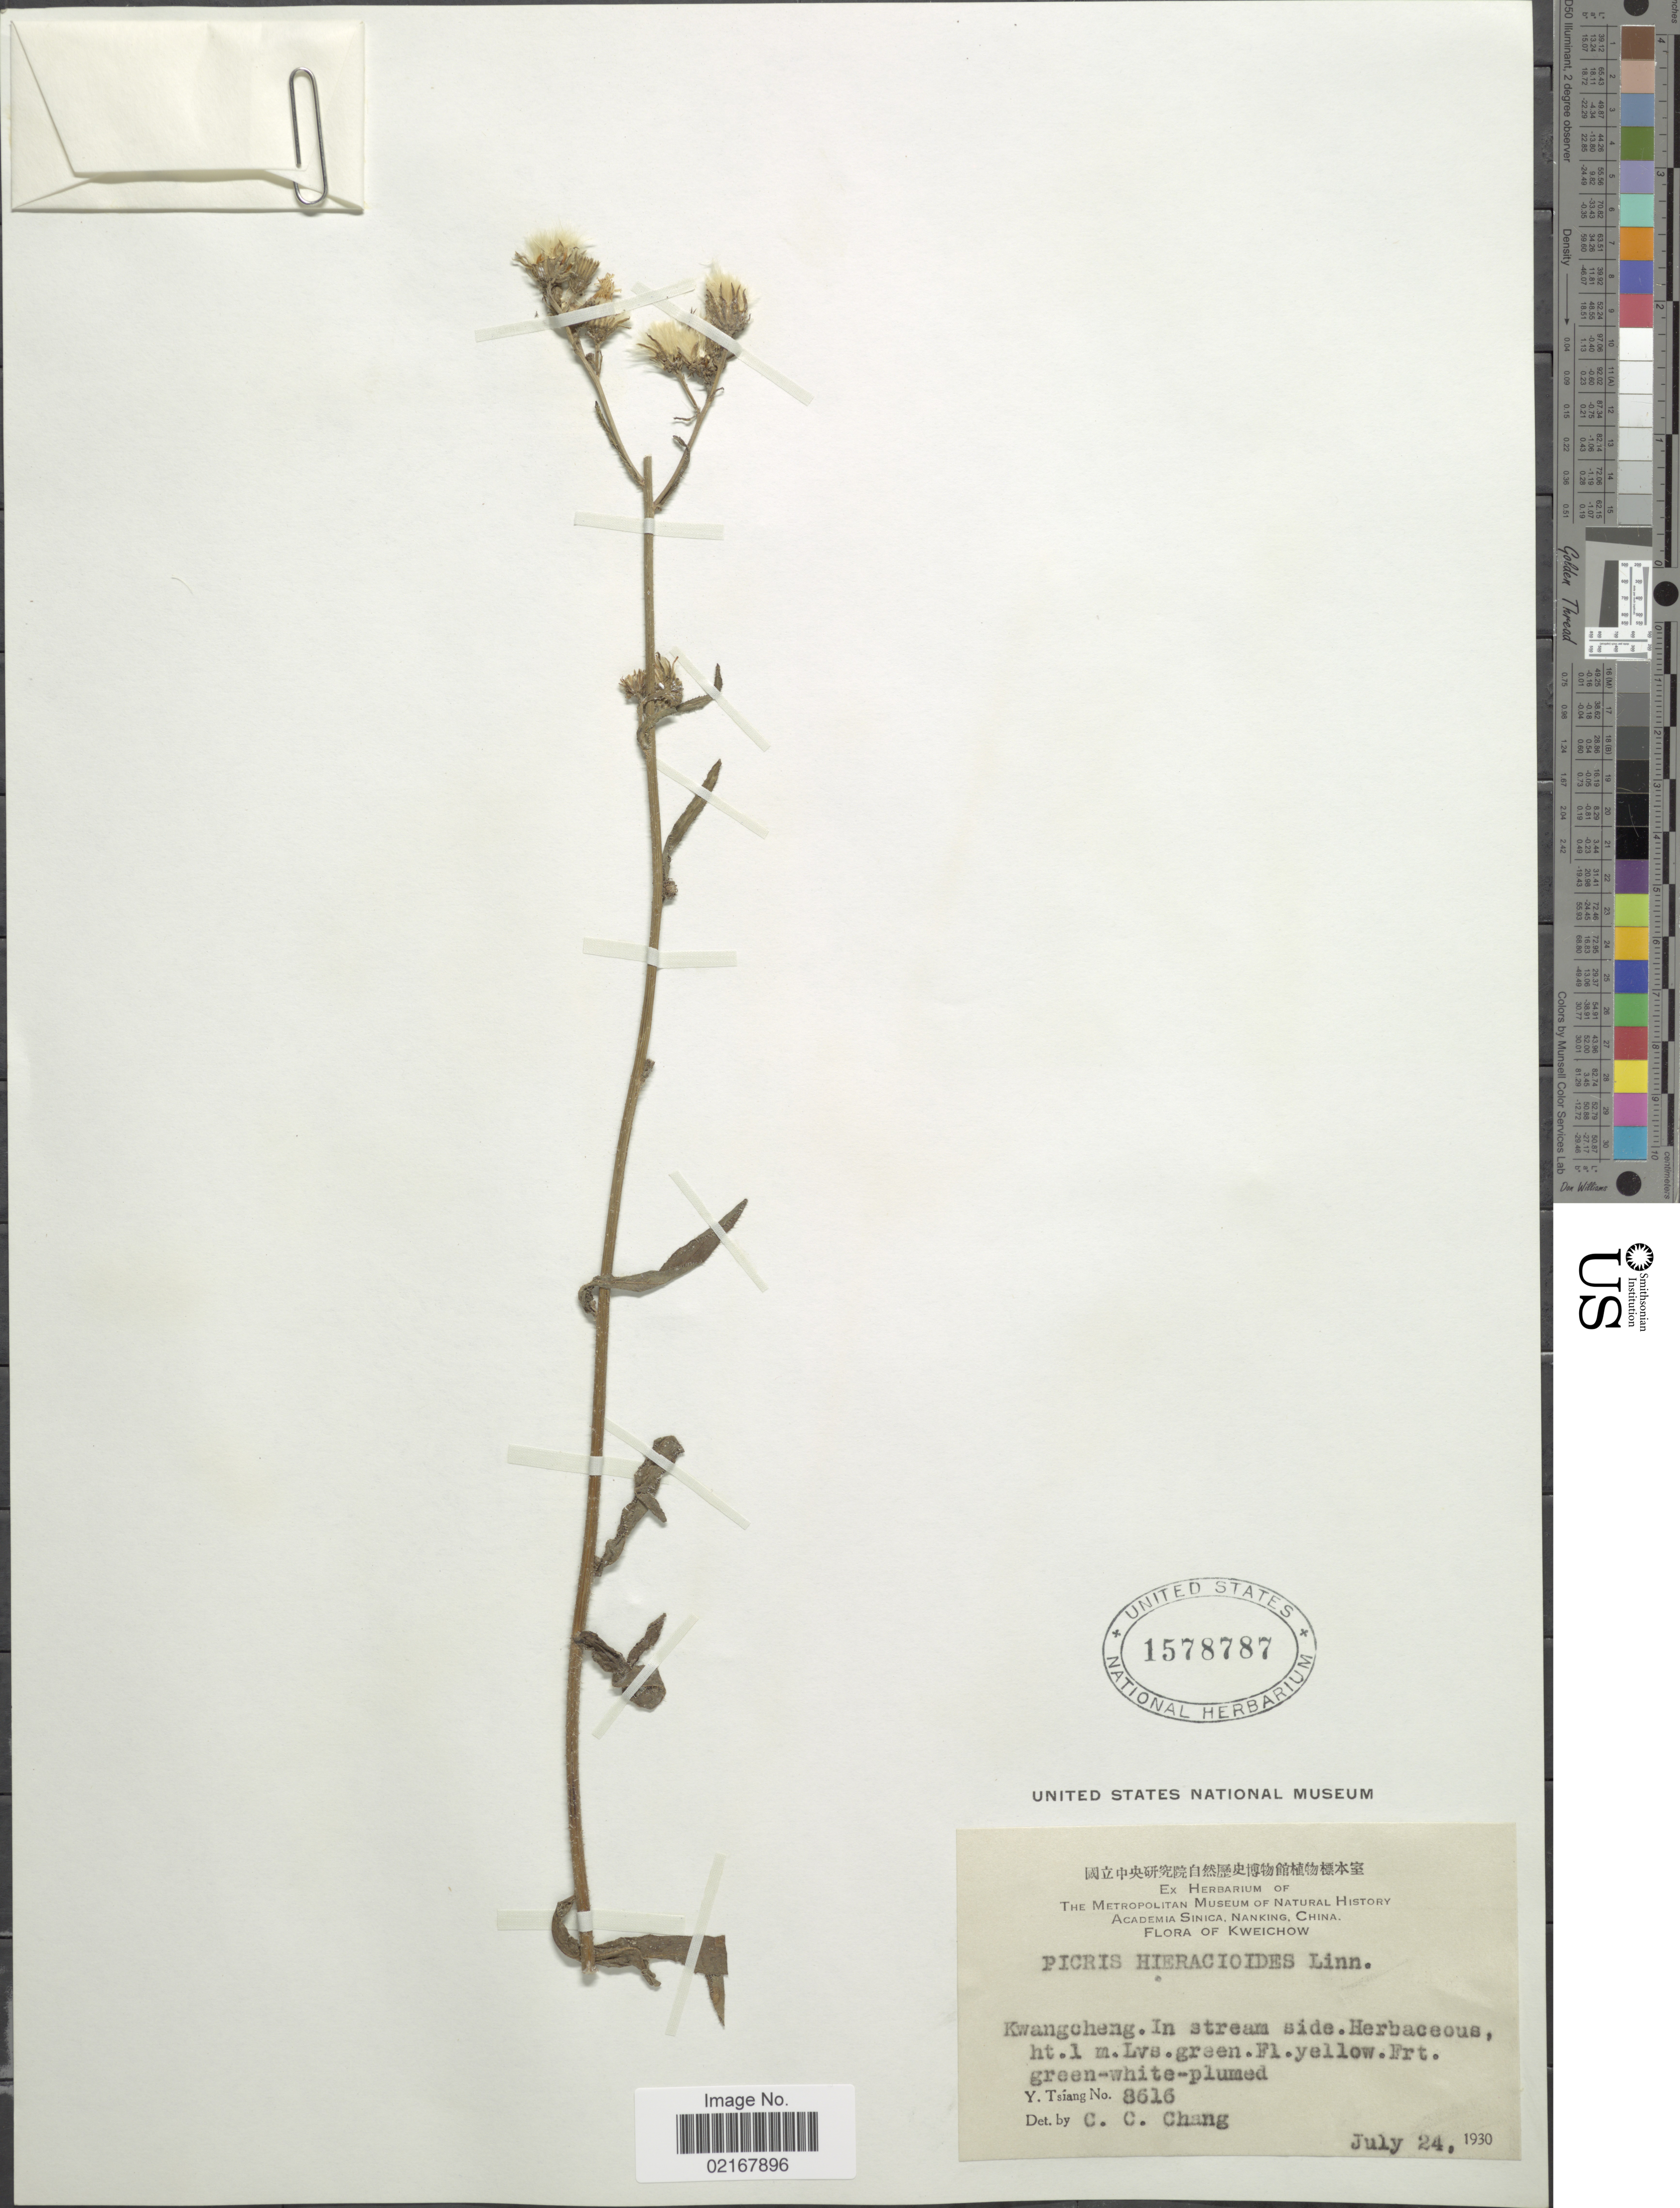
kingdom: Plantae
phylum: Tracheophyta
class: Magnoliopsida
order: Asterales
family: Asteraceae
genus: Picris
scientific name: Picris hieracioides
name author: L.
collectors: Y. Tsiang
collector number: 8616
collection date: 1930-07-24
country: China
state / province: Guizhou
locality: Kweichow, Kwangcheng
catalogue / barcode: US 1578787